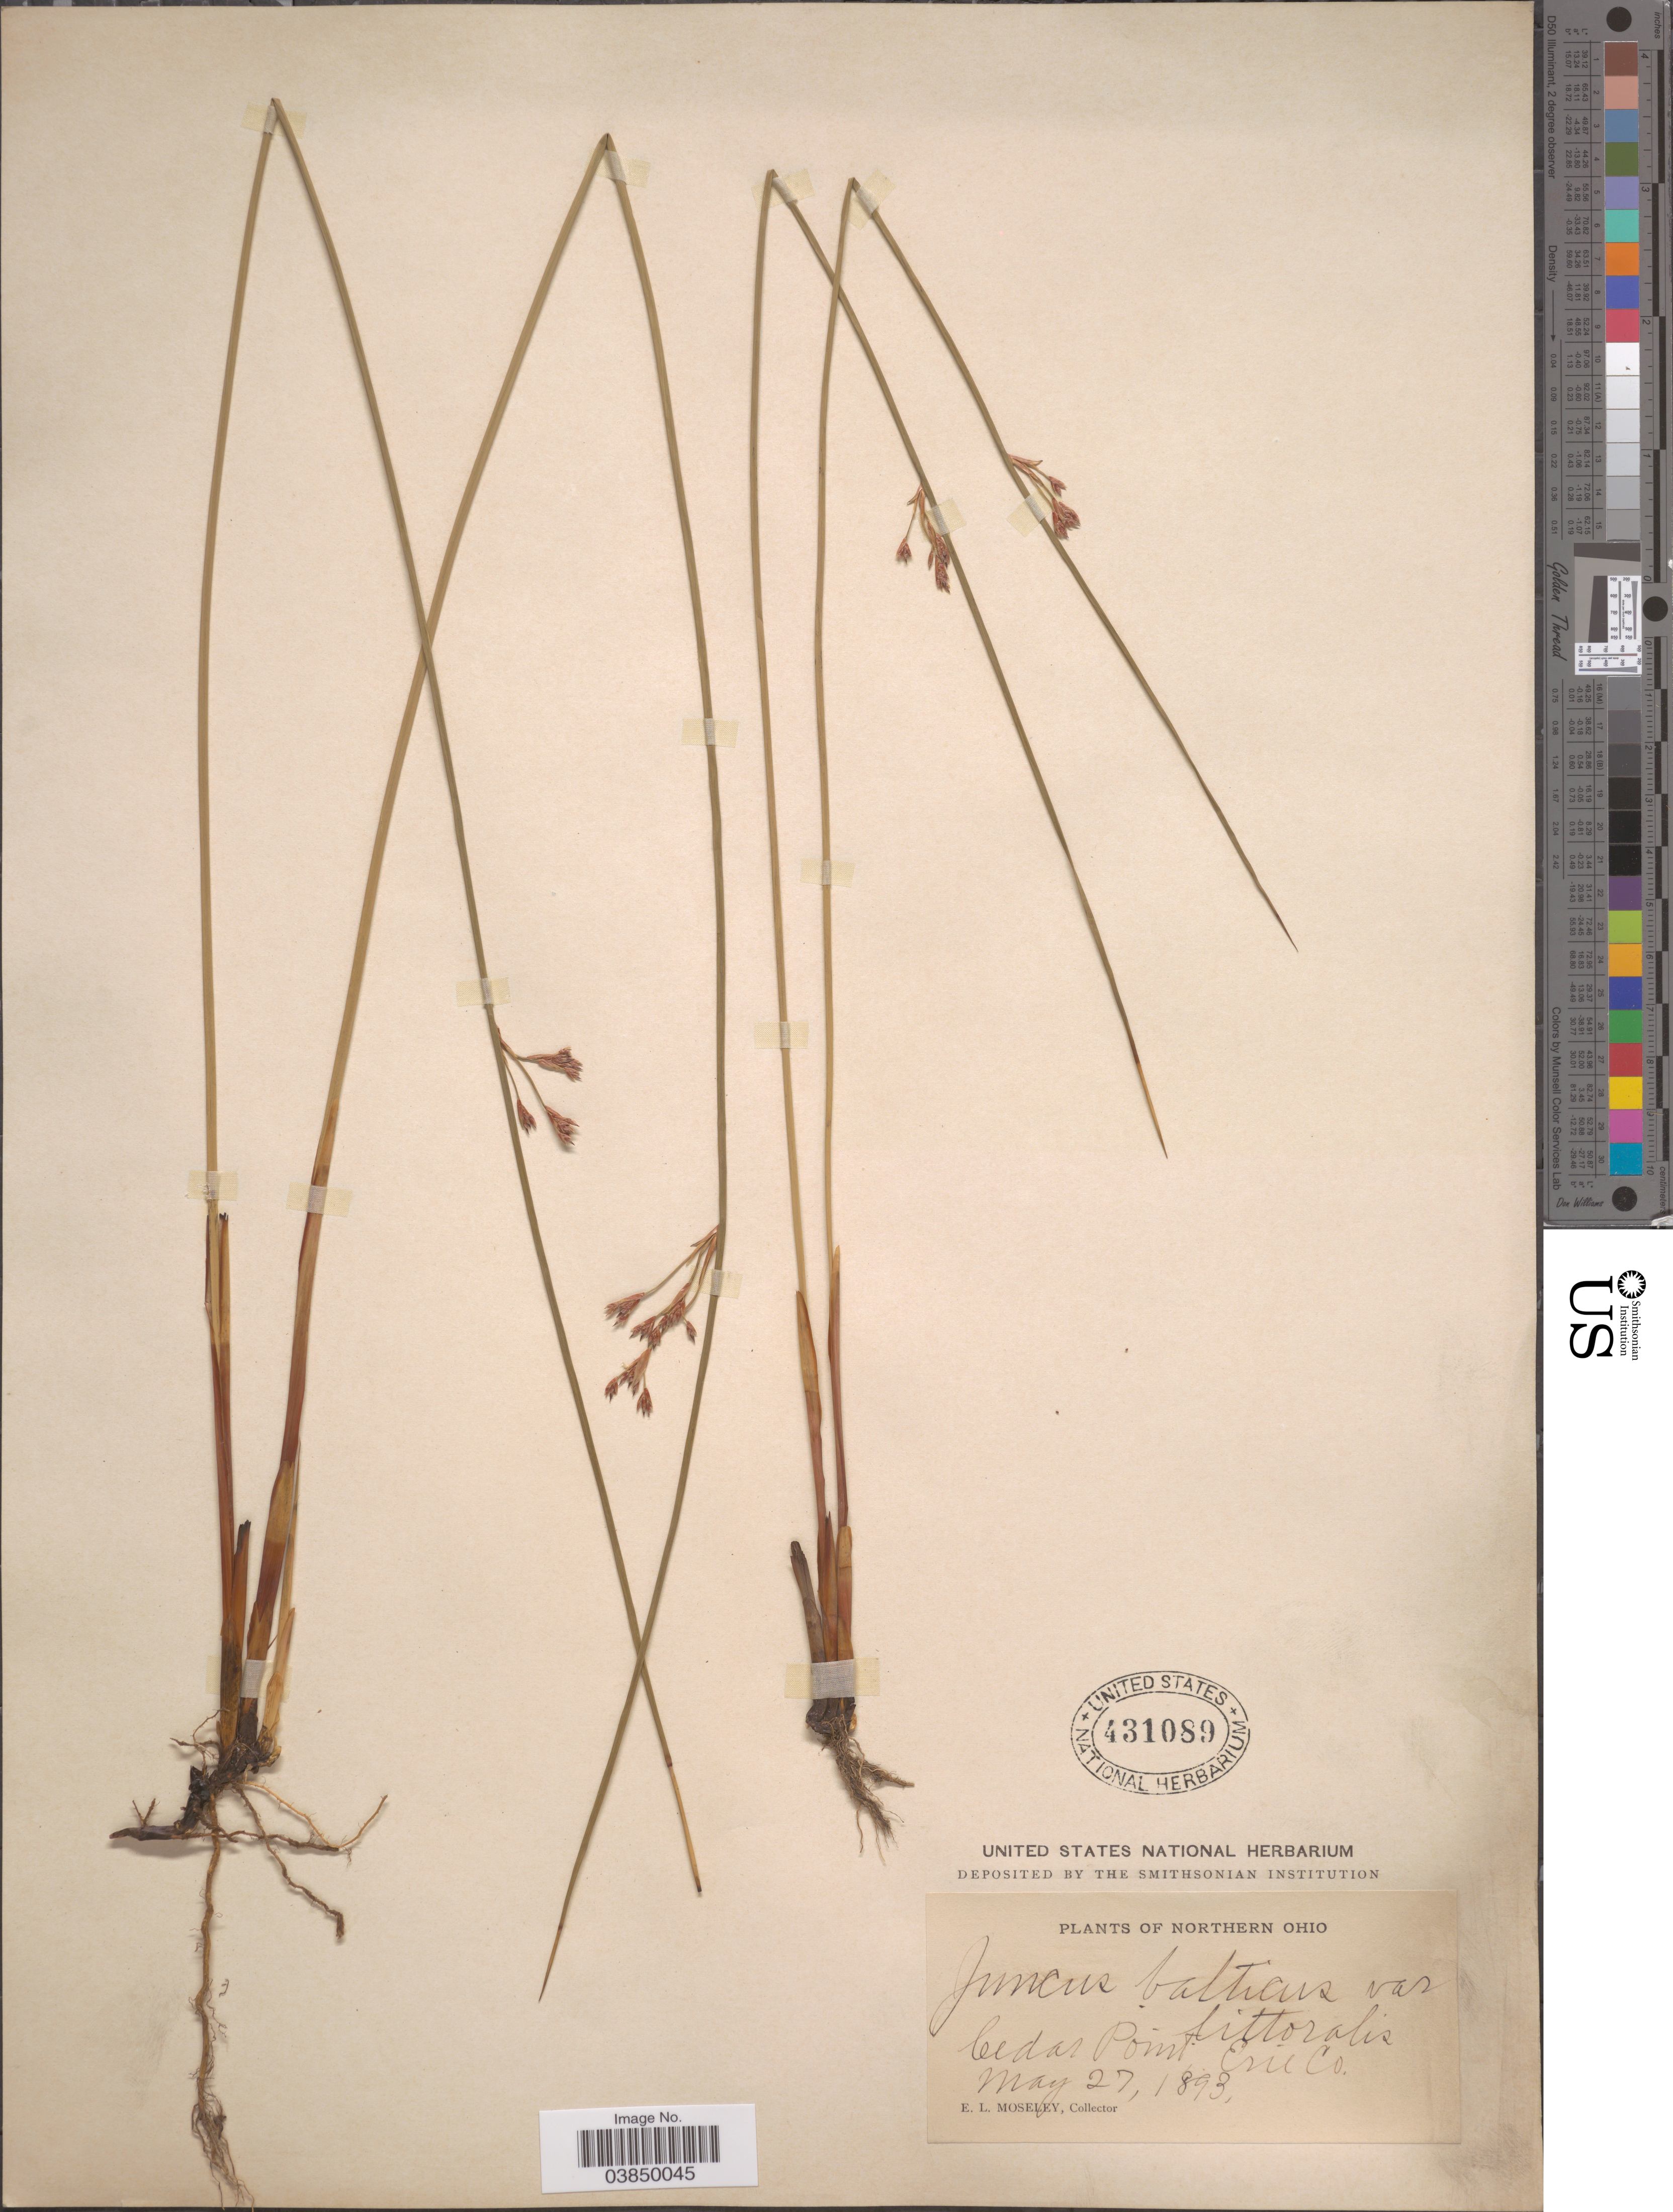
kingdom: Plantae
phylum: Tracheophyta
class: Liliopsida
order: Poales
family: Juncaceae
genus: Juncus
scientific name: Juncus balticus var. littoralis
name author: Engelm.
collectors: E. Moseley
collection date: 1893-05-27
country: United States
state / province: Ohio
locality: Northern Ohio. Cedar Point, Erie Co.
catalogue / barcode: US 431089